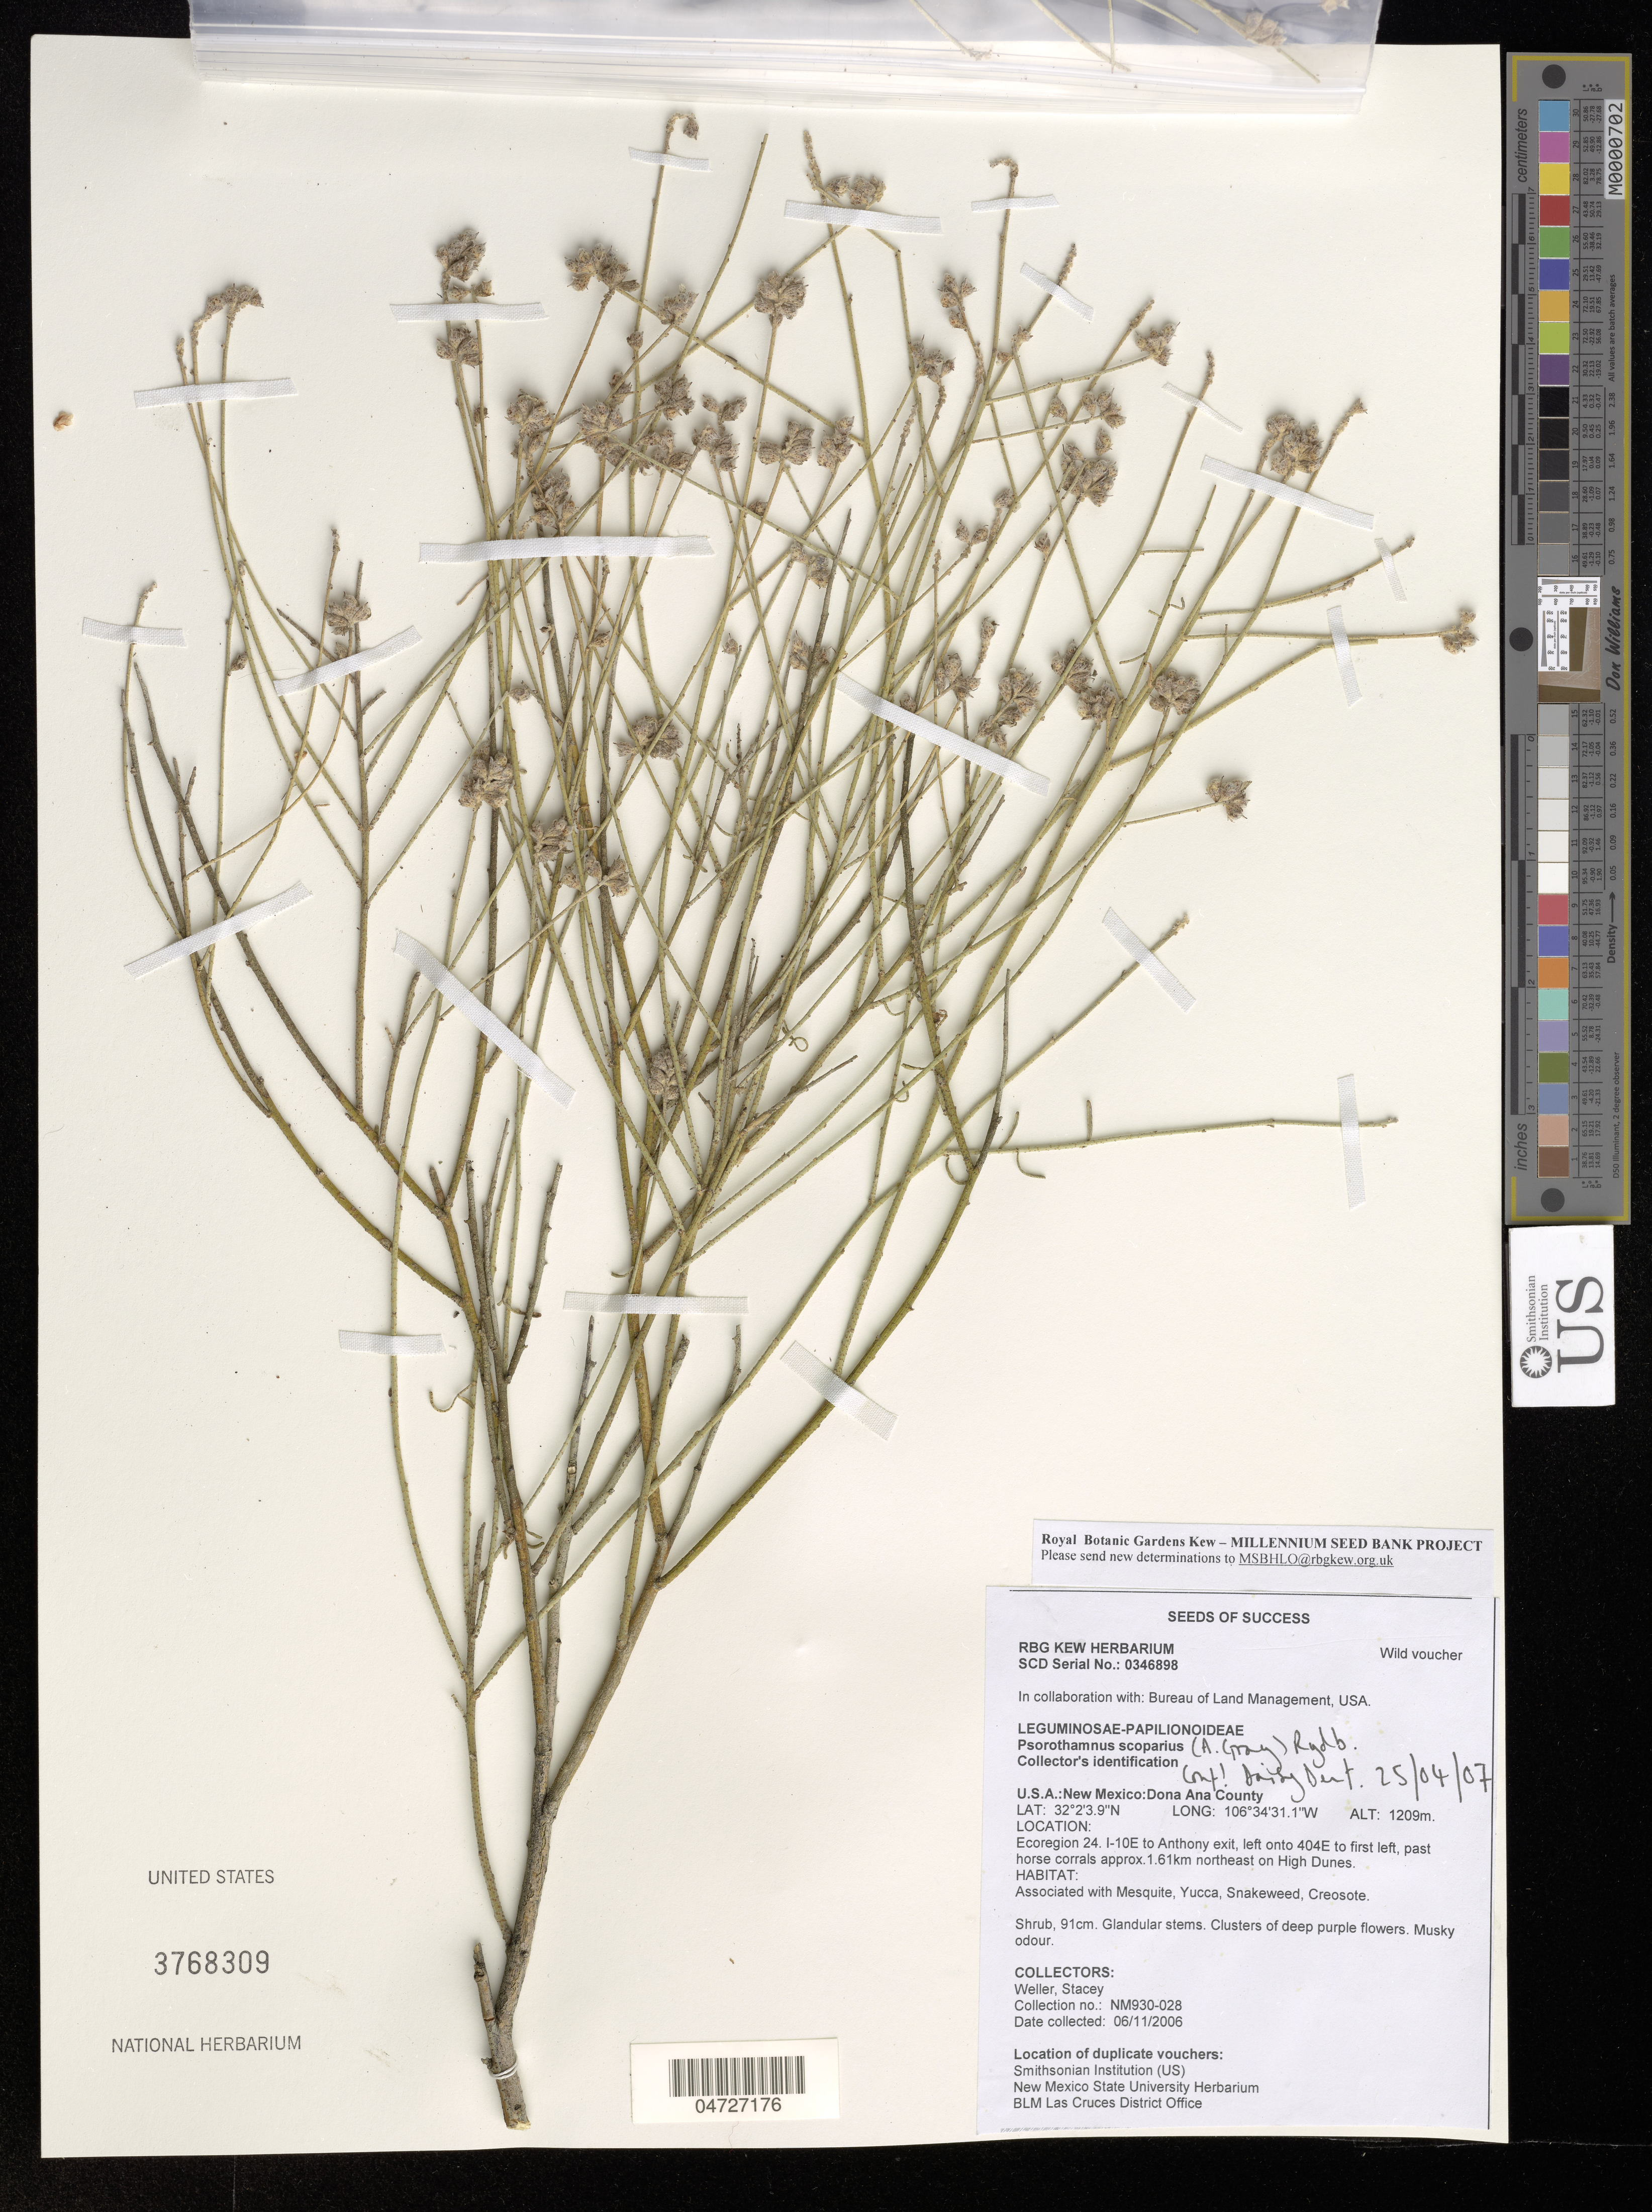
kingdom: Plantae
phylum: Tracheophyta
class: Magnoliopsida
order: Fabales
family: Fabaceae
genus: Psorothamnus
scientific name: Psorothamnus scoparius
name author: (A. Gray) Rydb.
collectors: S. Weller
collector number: NM930-028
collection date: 2006-11-06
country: United States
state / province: New Mexico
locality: Dona Ana County. Ecoregion 24. I-10E to Anthony exit, left onto 404E to first left, past horse corrals approx. 1.61km northeast on High Dunes.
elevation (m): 1209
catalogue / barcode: US 3768309